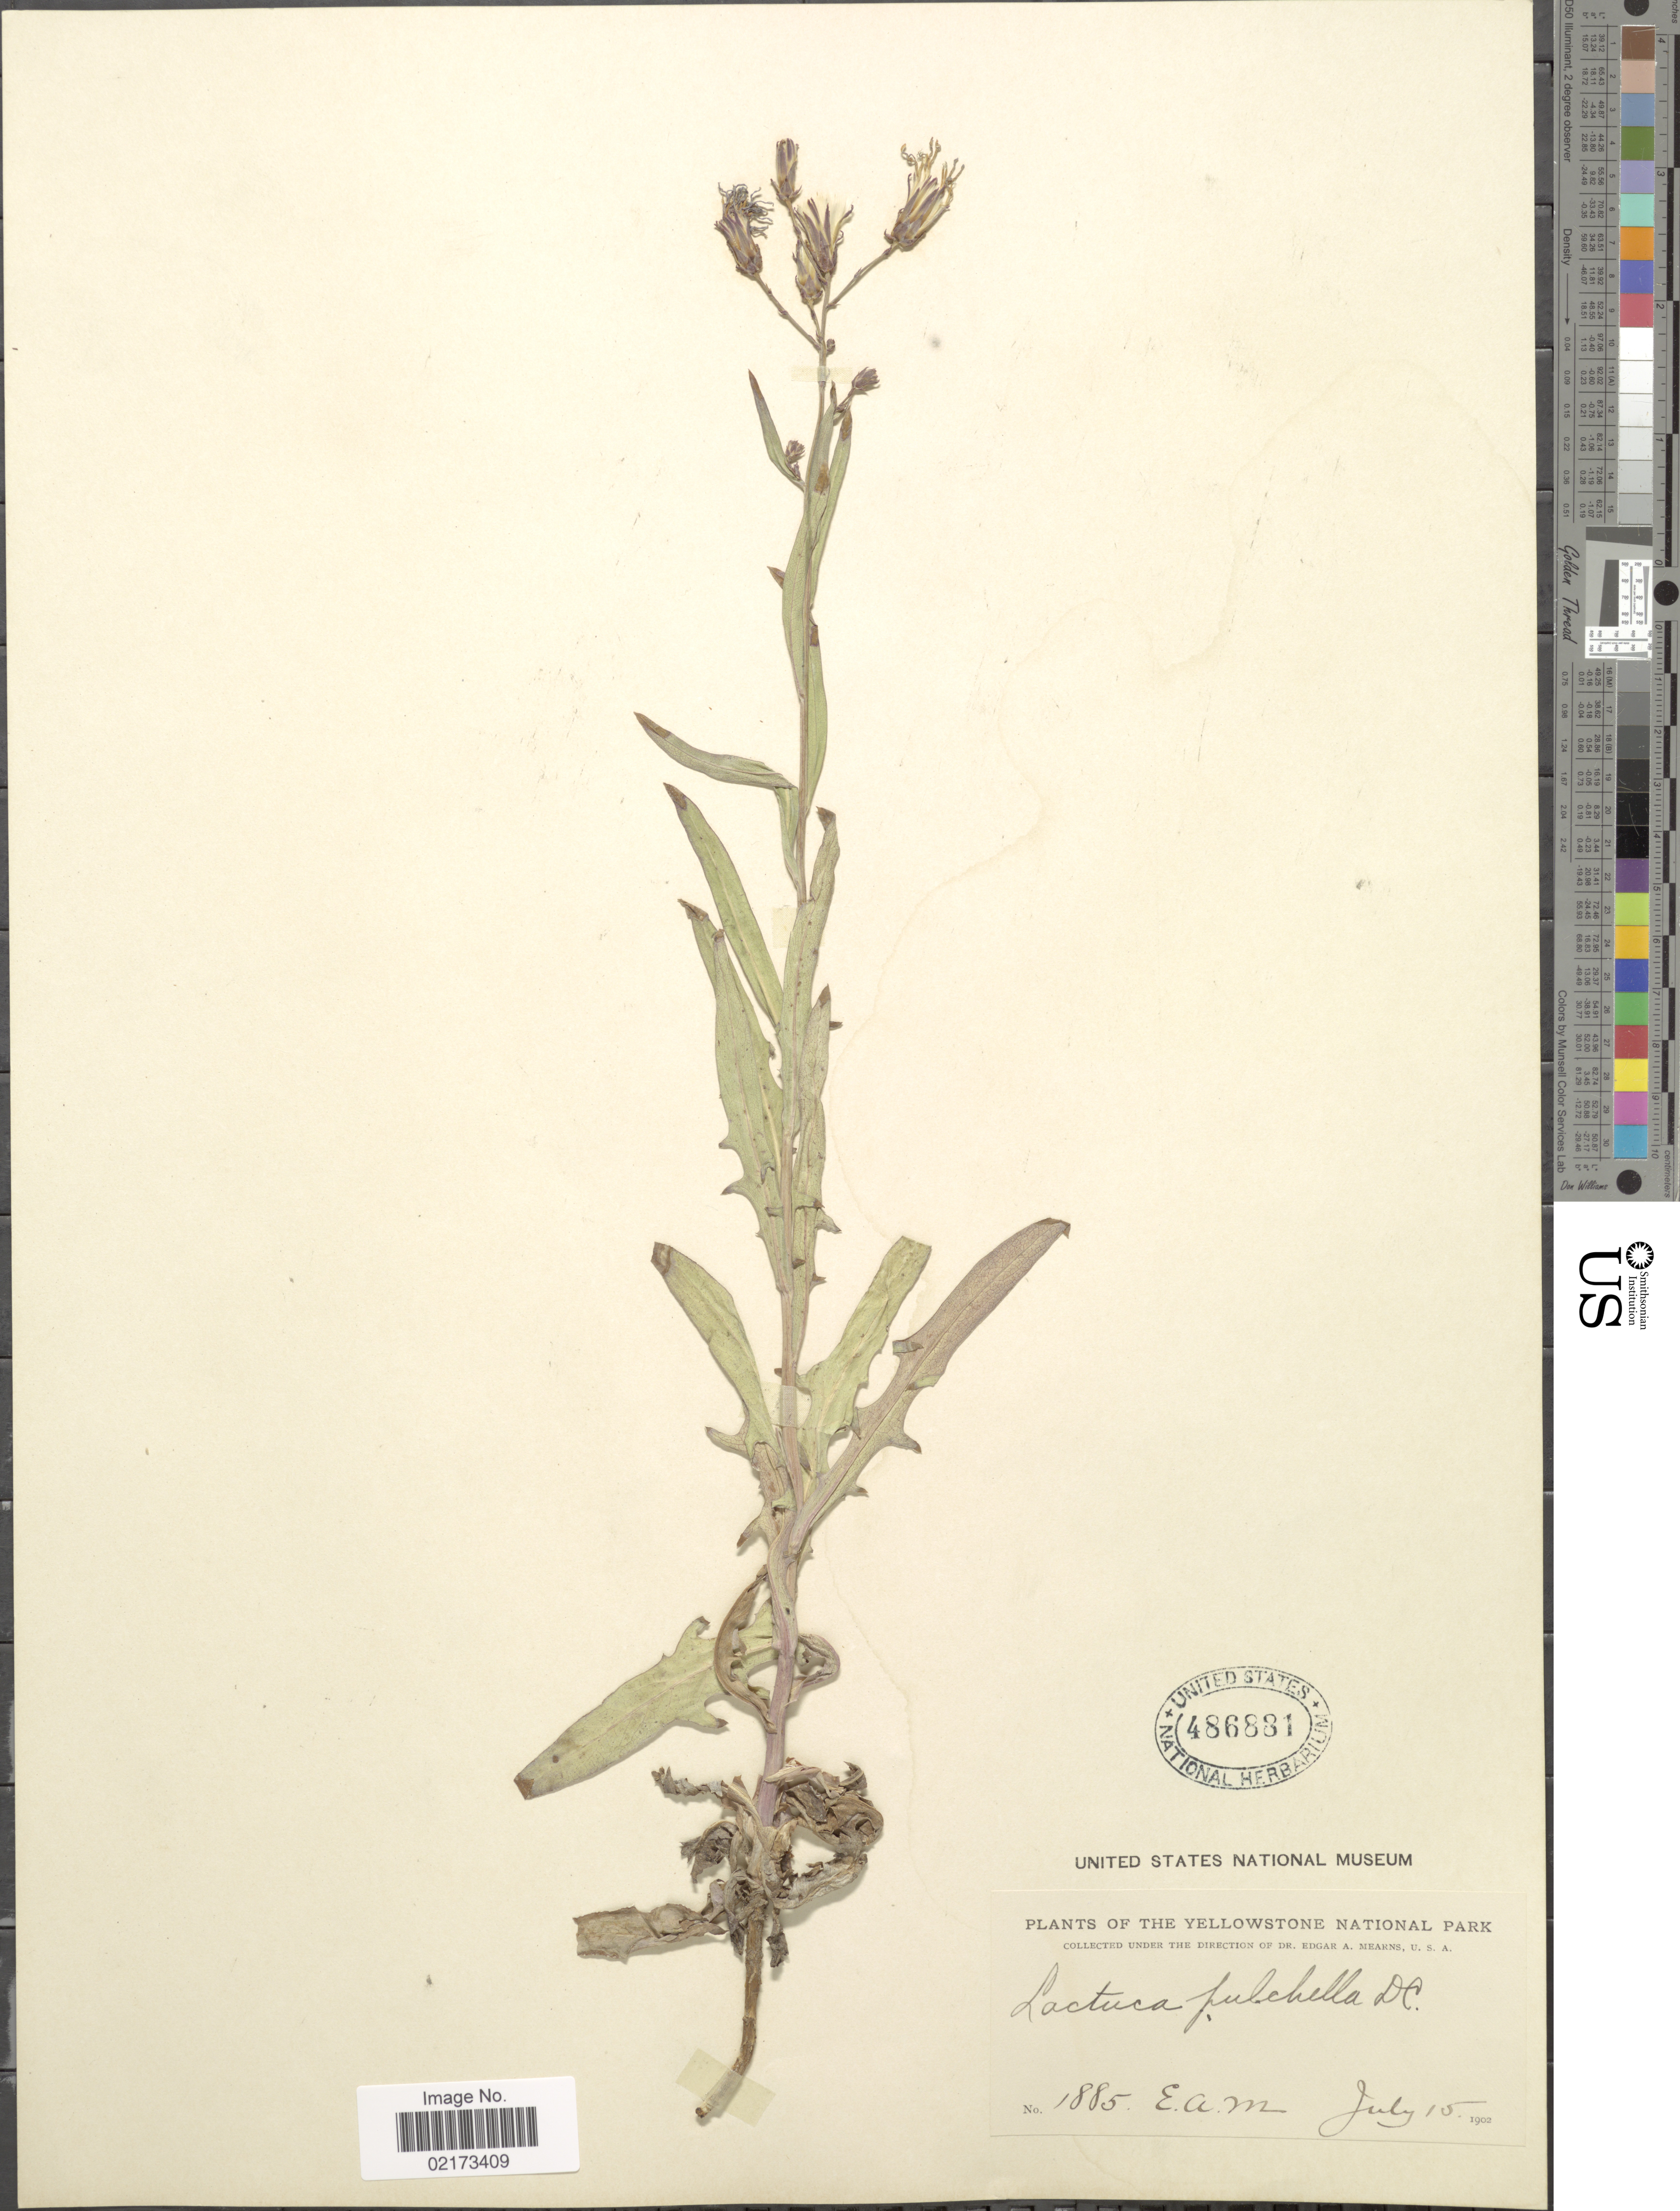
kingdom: Plantae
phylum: Tracheophyta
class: Magnoliopsida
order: Asterales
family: Asteraceae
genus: Lactuca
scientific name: Lactuca tatarica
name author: (L.) C.A. Mey.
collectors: E. A. Mearns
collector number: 1885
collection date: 1902-07-15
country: United States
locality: Yellowstone National Park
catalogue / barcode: US 486881